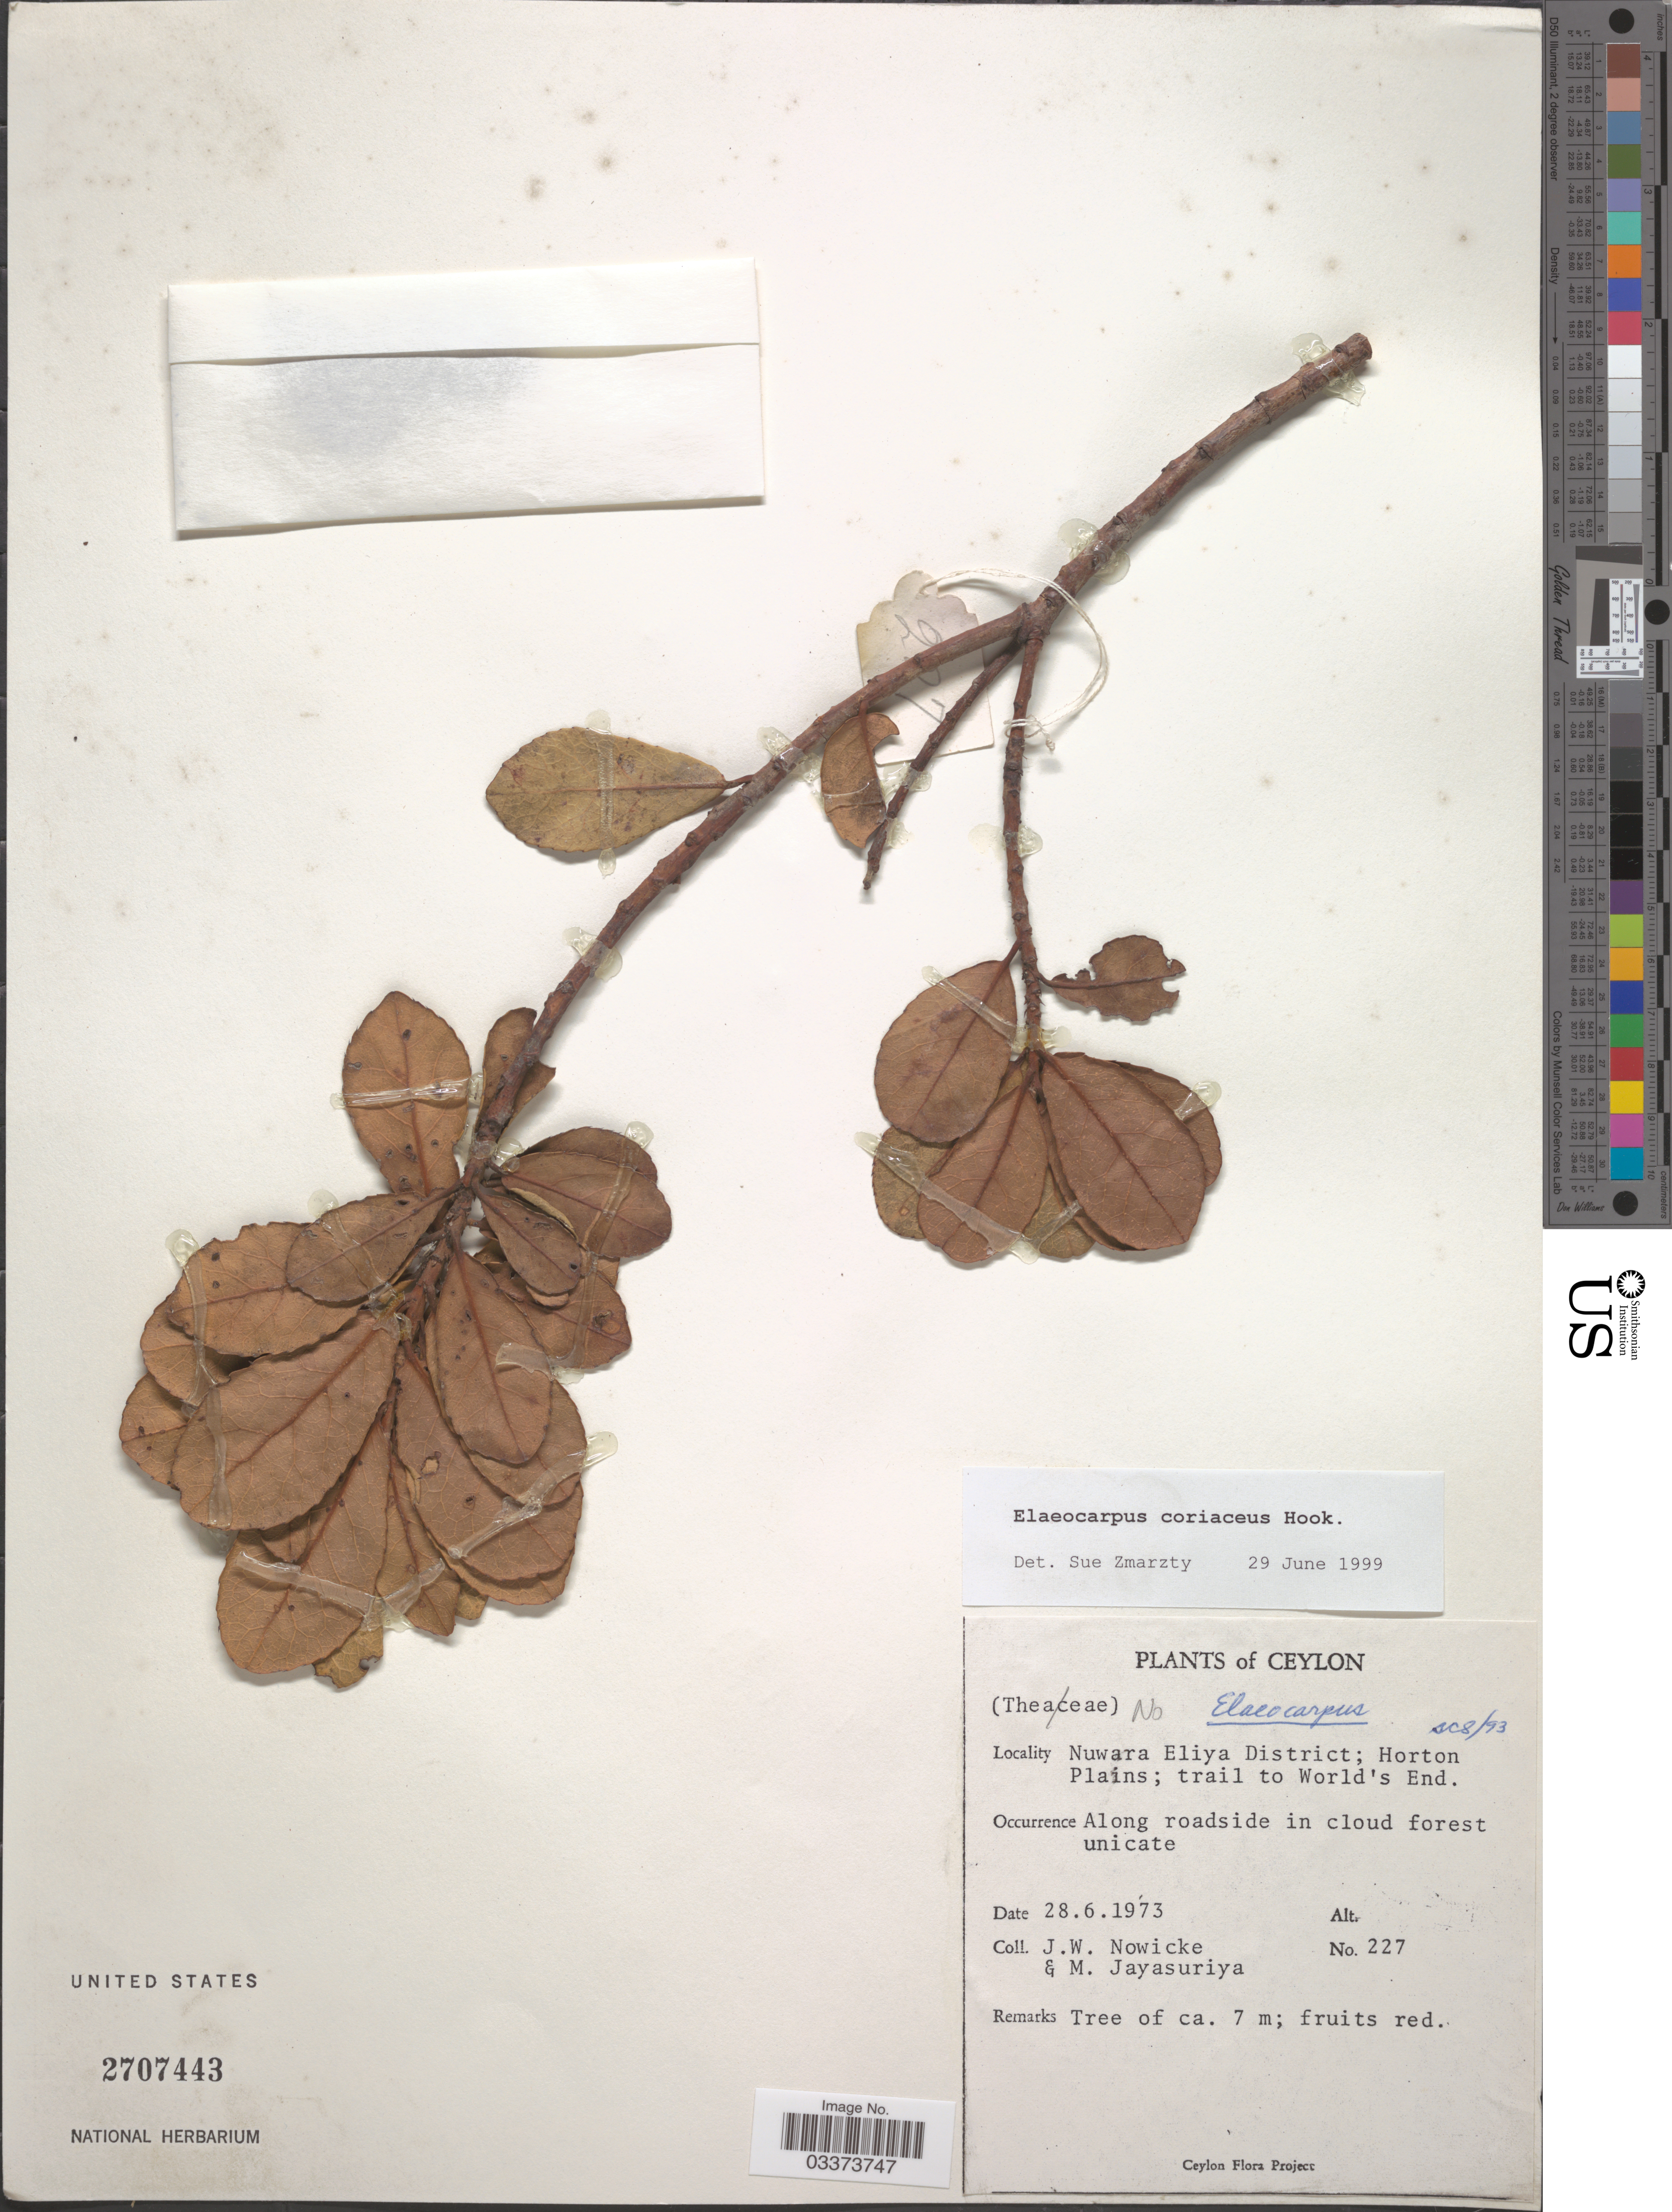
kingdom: Plantae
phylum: Tracheophyta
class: Magnoliopsida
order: Oxalidales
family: Elaeocarpaceae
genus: Elaeocarpus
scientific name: Elaeocarpus coriaceus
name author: Hook.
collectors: J. W. Nowicke & M. Jayasuriya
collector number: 227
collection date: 1973-06-28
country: Sri Lanka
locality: Ceylon, Nuwara Eliya District; Horton Plains; trail to World's End.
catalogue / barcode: US 2707443